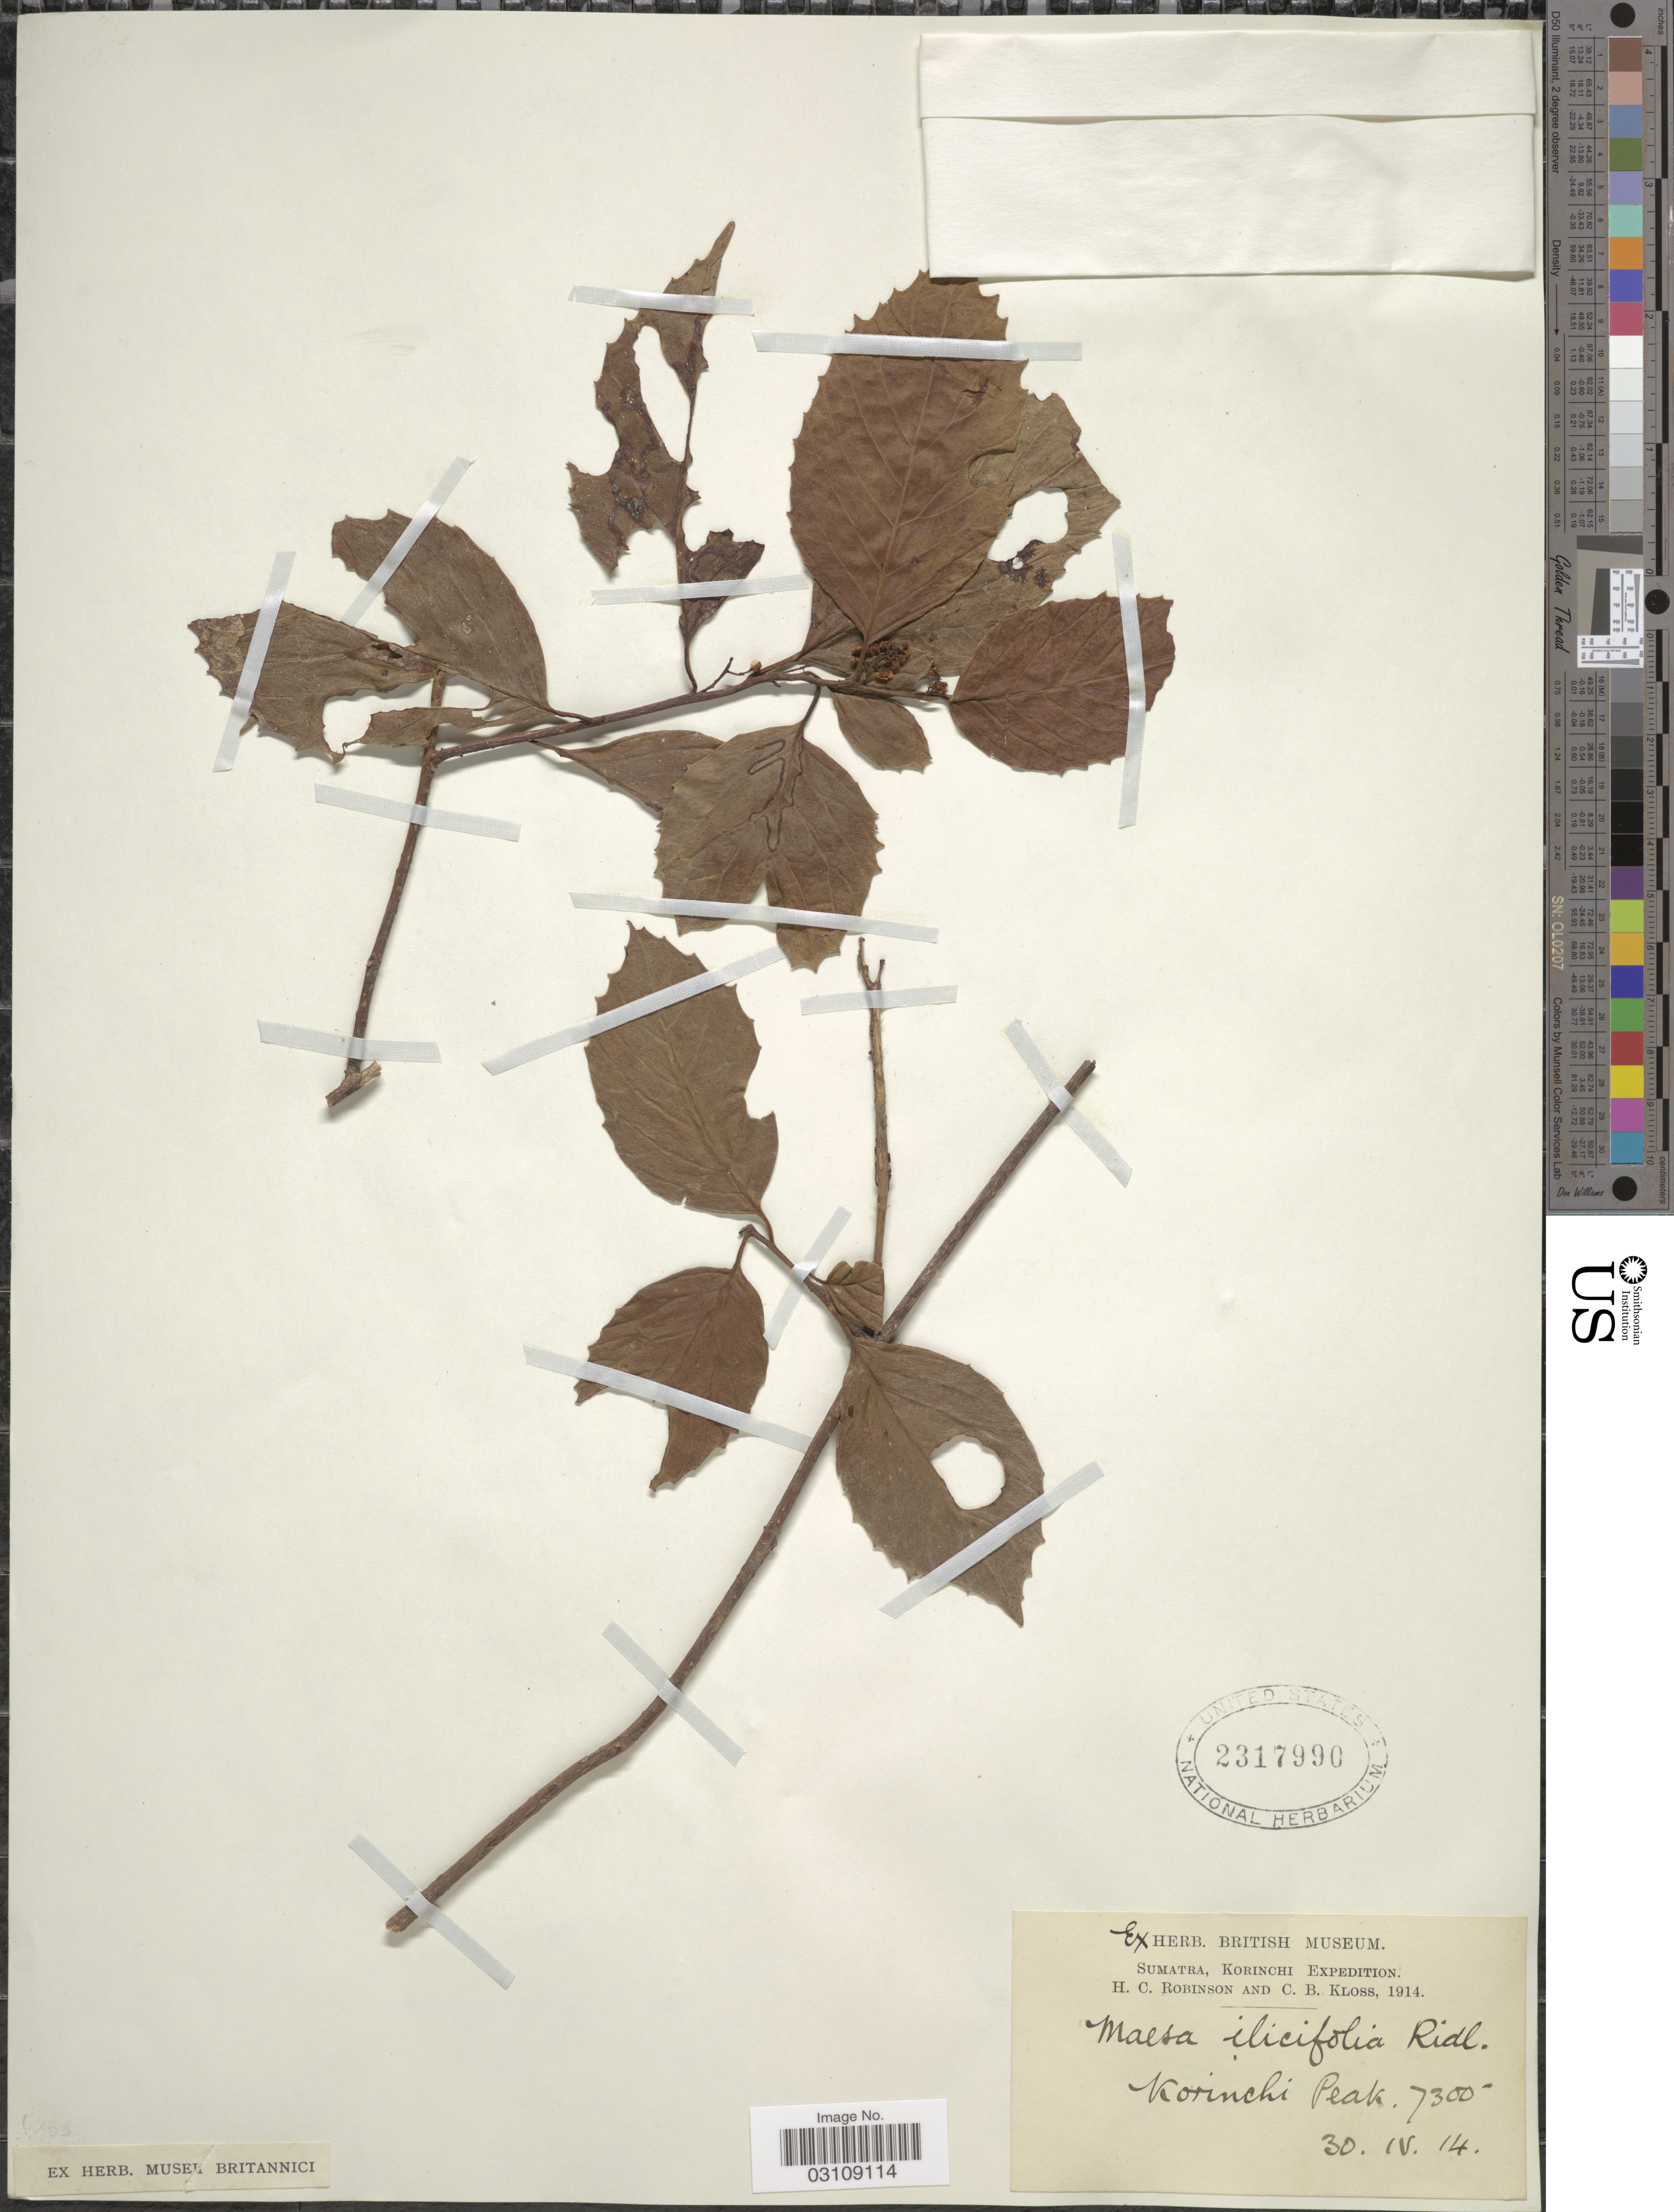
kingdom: Plantae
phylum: Tracheophyta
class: Magnoliopsida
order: Ericales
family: Primulaceae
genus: Maesa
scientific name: Maesa ilicifolia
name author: Ridl.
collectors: H. C. Robinson & C. Kloss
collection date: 1914-04-30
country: Indonesia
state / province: Sumatra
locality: Korinchi, Korinchi Peak.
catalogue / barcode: US 2317990